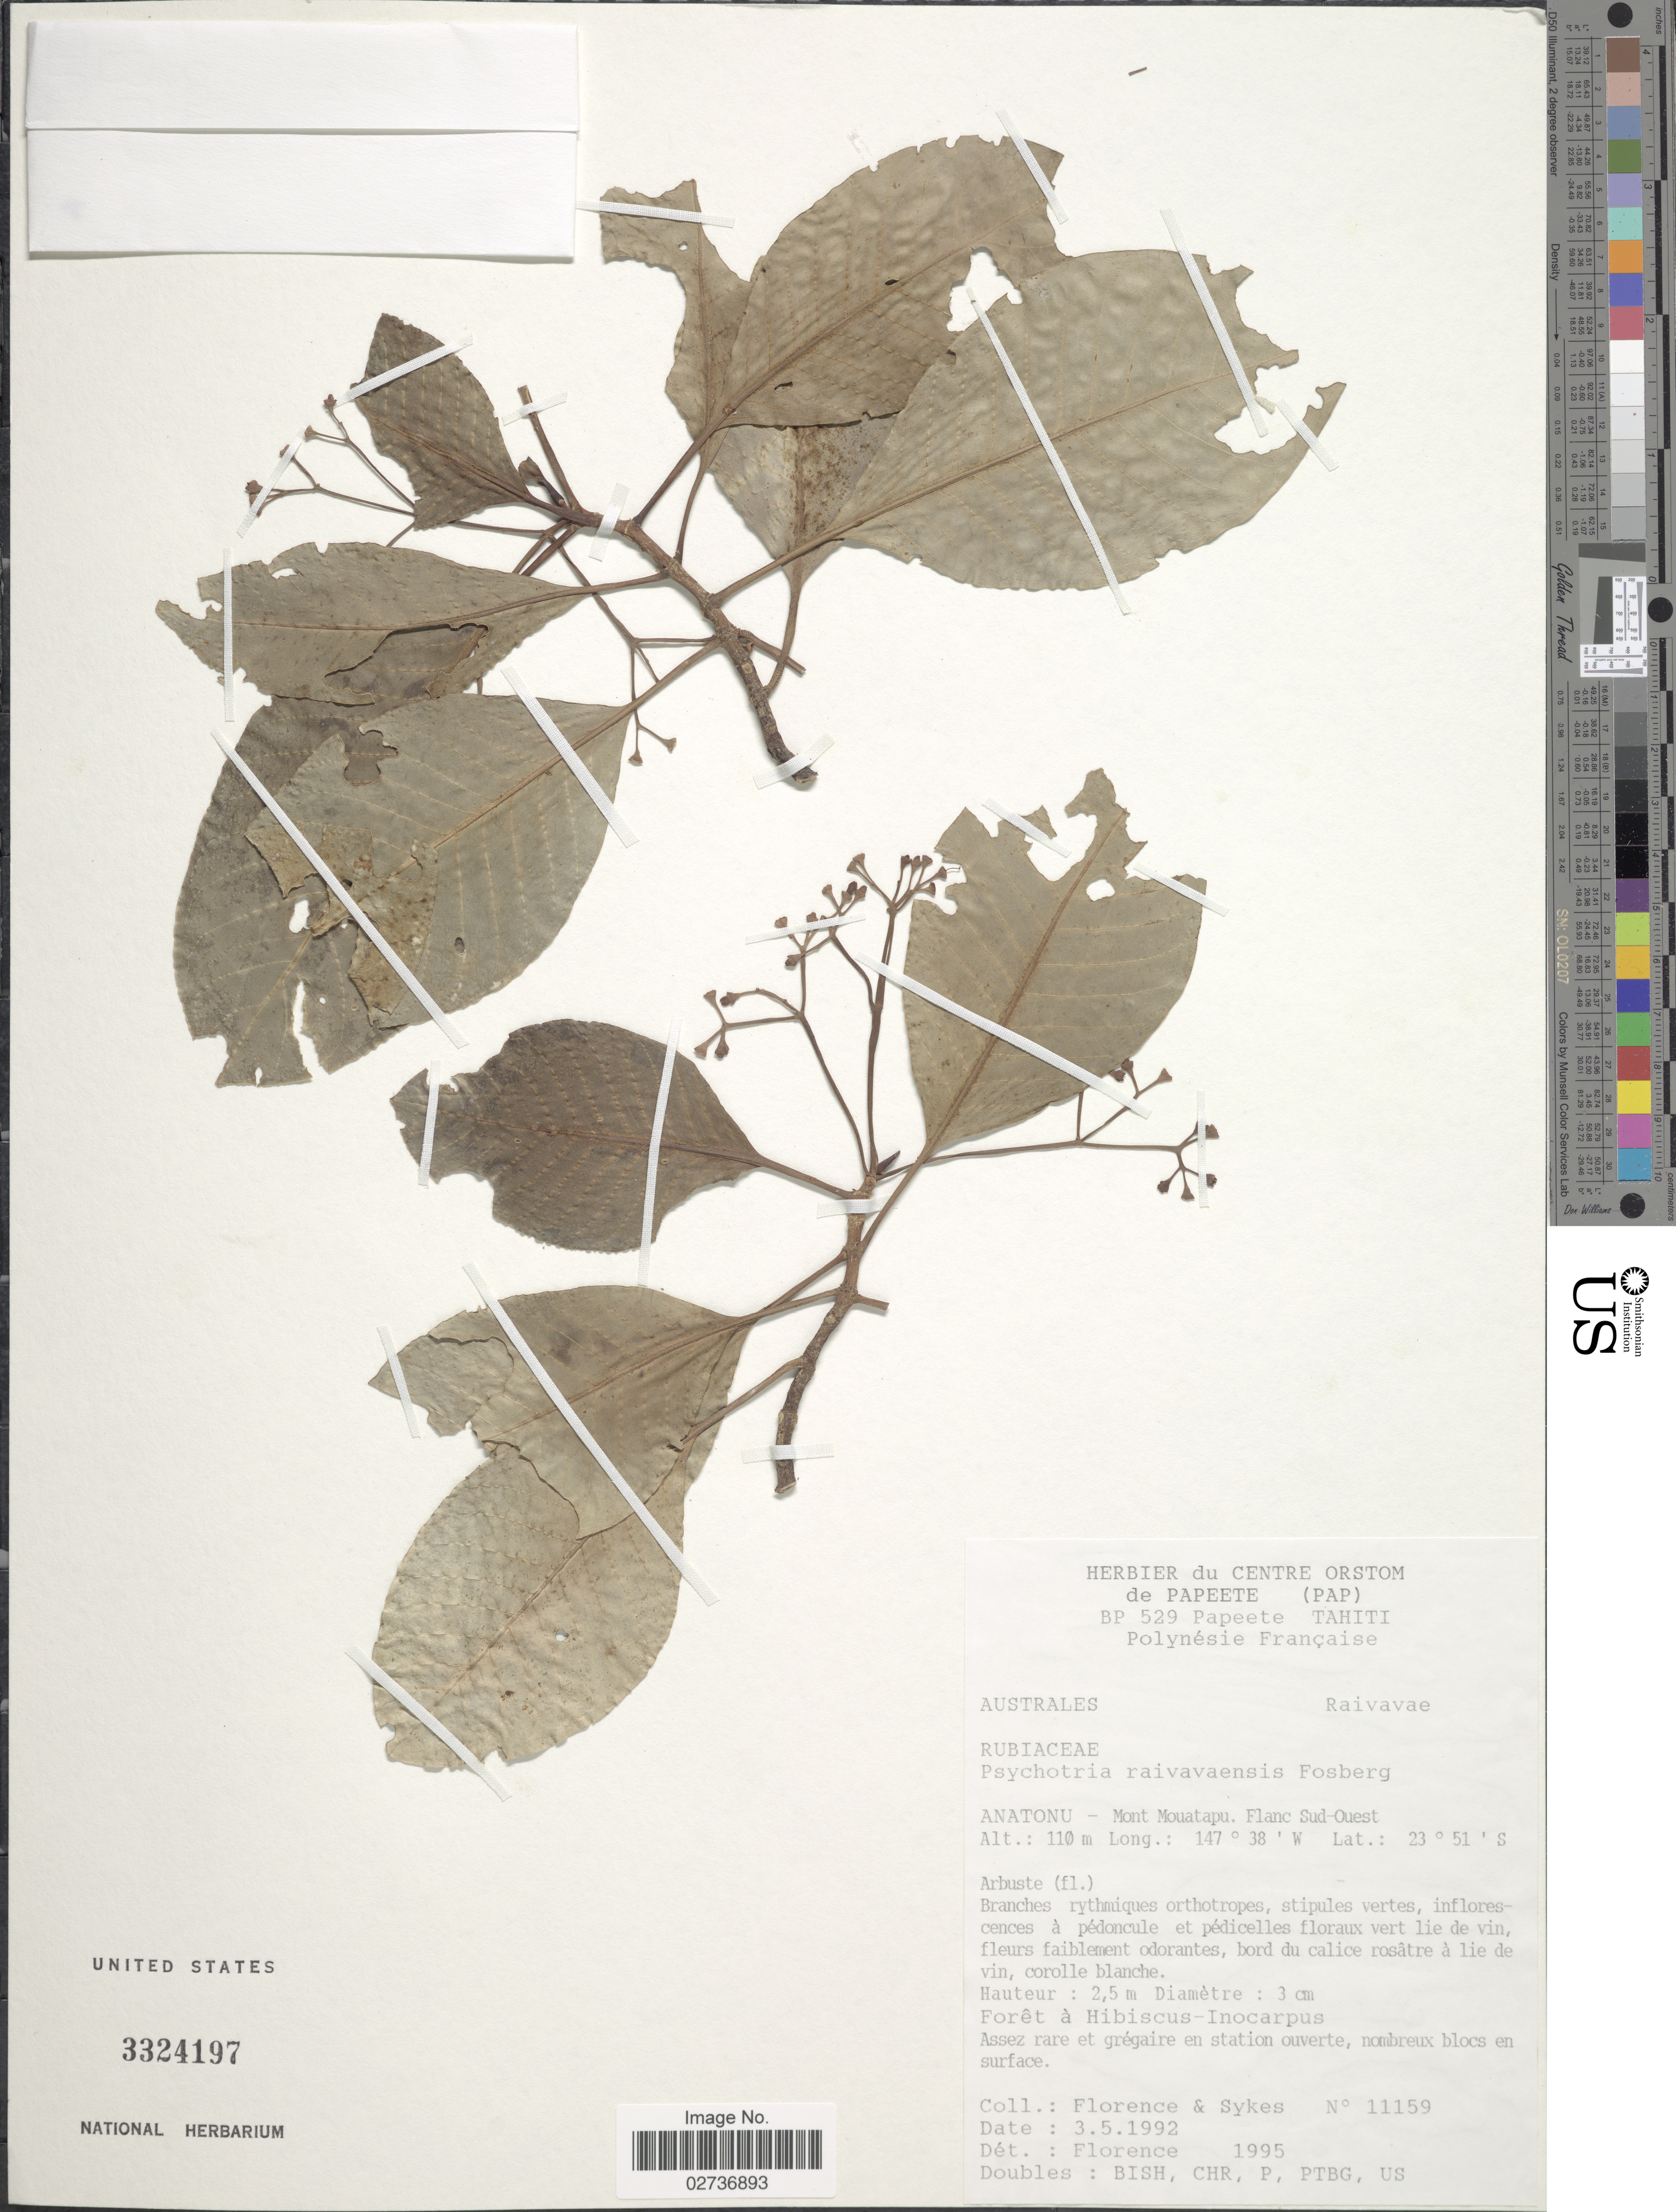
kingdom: Plantae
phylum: Tracheophyta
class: Magnoliopsida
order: Gentianales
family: Rubiaceae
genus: Psychotria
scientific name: Psychotria raivavaensis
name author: Fosberg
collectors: -. Florence & Sykes, --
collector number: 11159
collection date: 1992-05-03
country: French Polynesia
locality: Anatonu-Mont Mouatapu. Flanc Sud-Ouest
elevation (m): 110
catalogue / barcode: US 3324197